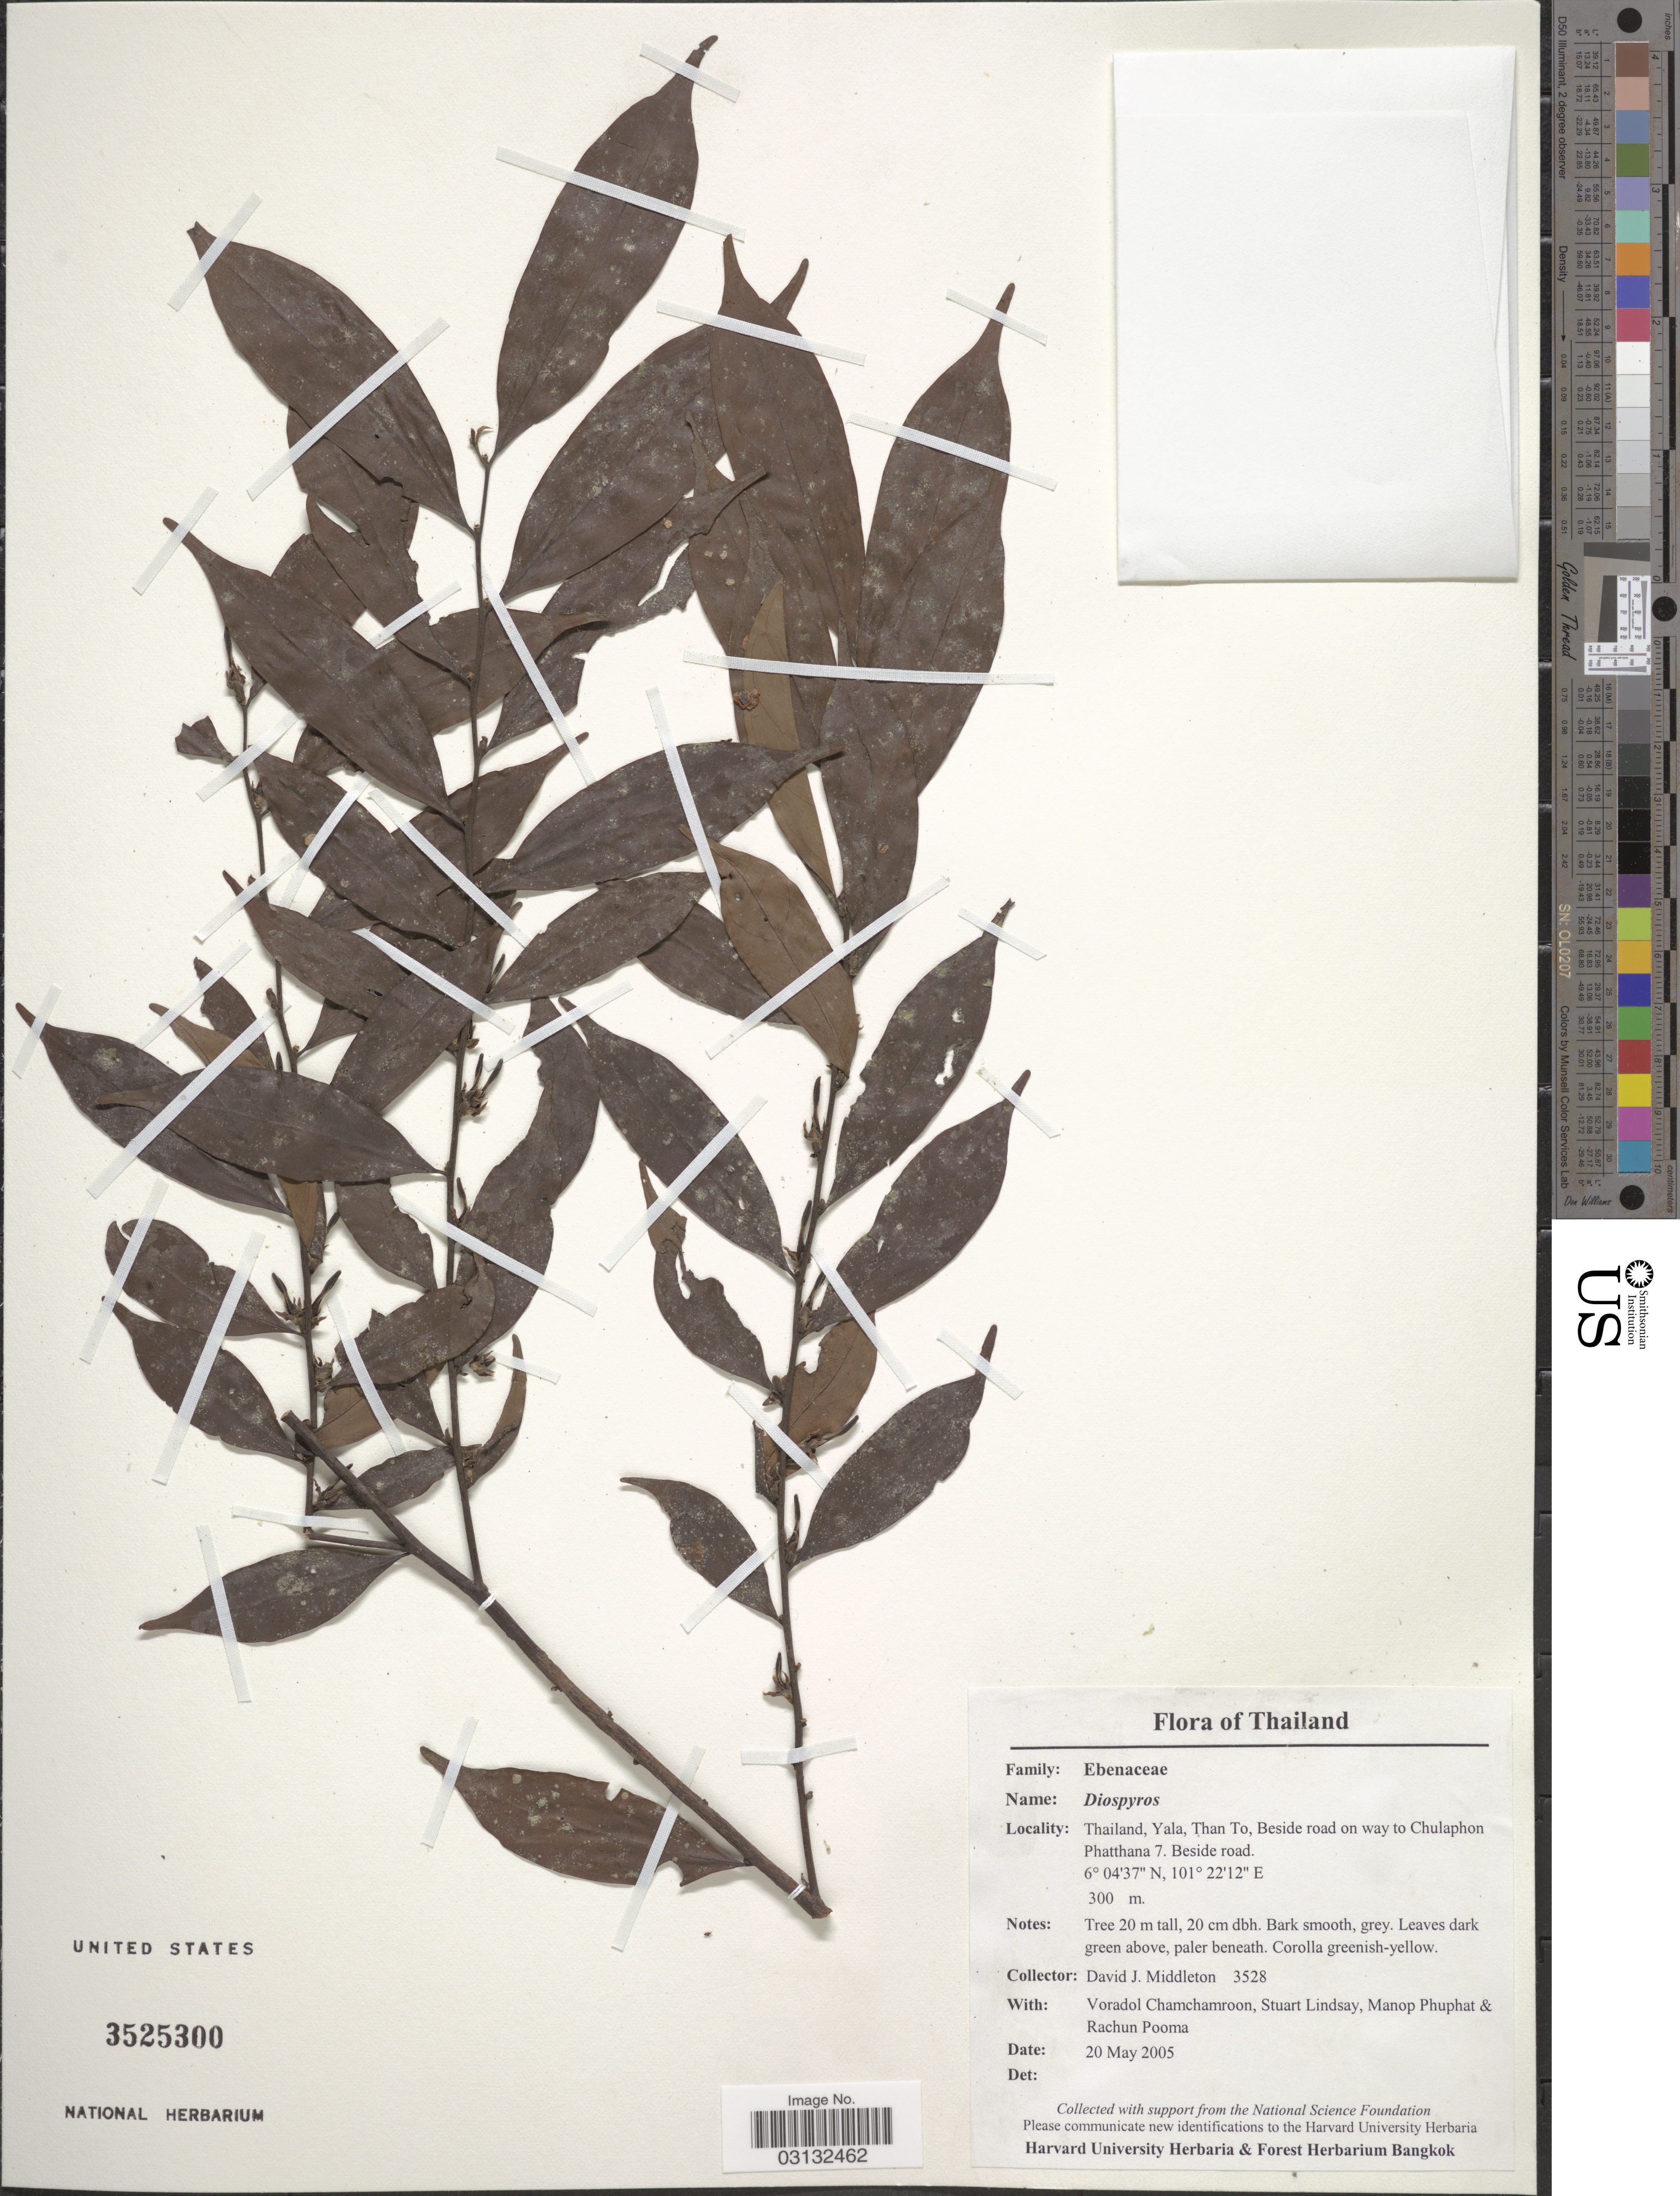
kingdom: Plantae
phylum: Tracheophyta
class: Magnoliopsida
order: Ericales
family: Ebenaceae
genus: Diospyros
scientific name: Diospyros sp.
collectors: D. J. Middleton, V. Chamchamroon, S. Lindsay, M. Phuphat & R. Pooma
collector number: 3528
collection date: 2005-05-20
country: Thailand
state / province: Yala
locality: Than To, Beside road on way to Chulaphon Phatthana 7.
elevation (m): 300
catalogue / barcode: US 3525300